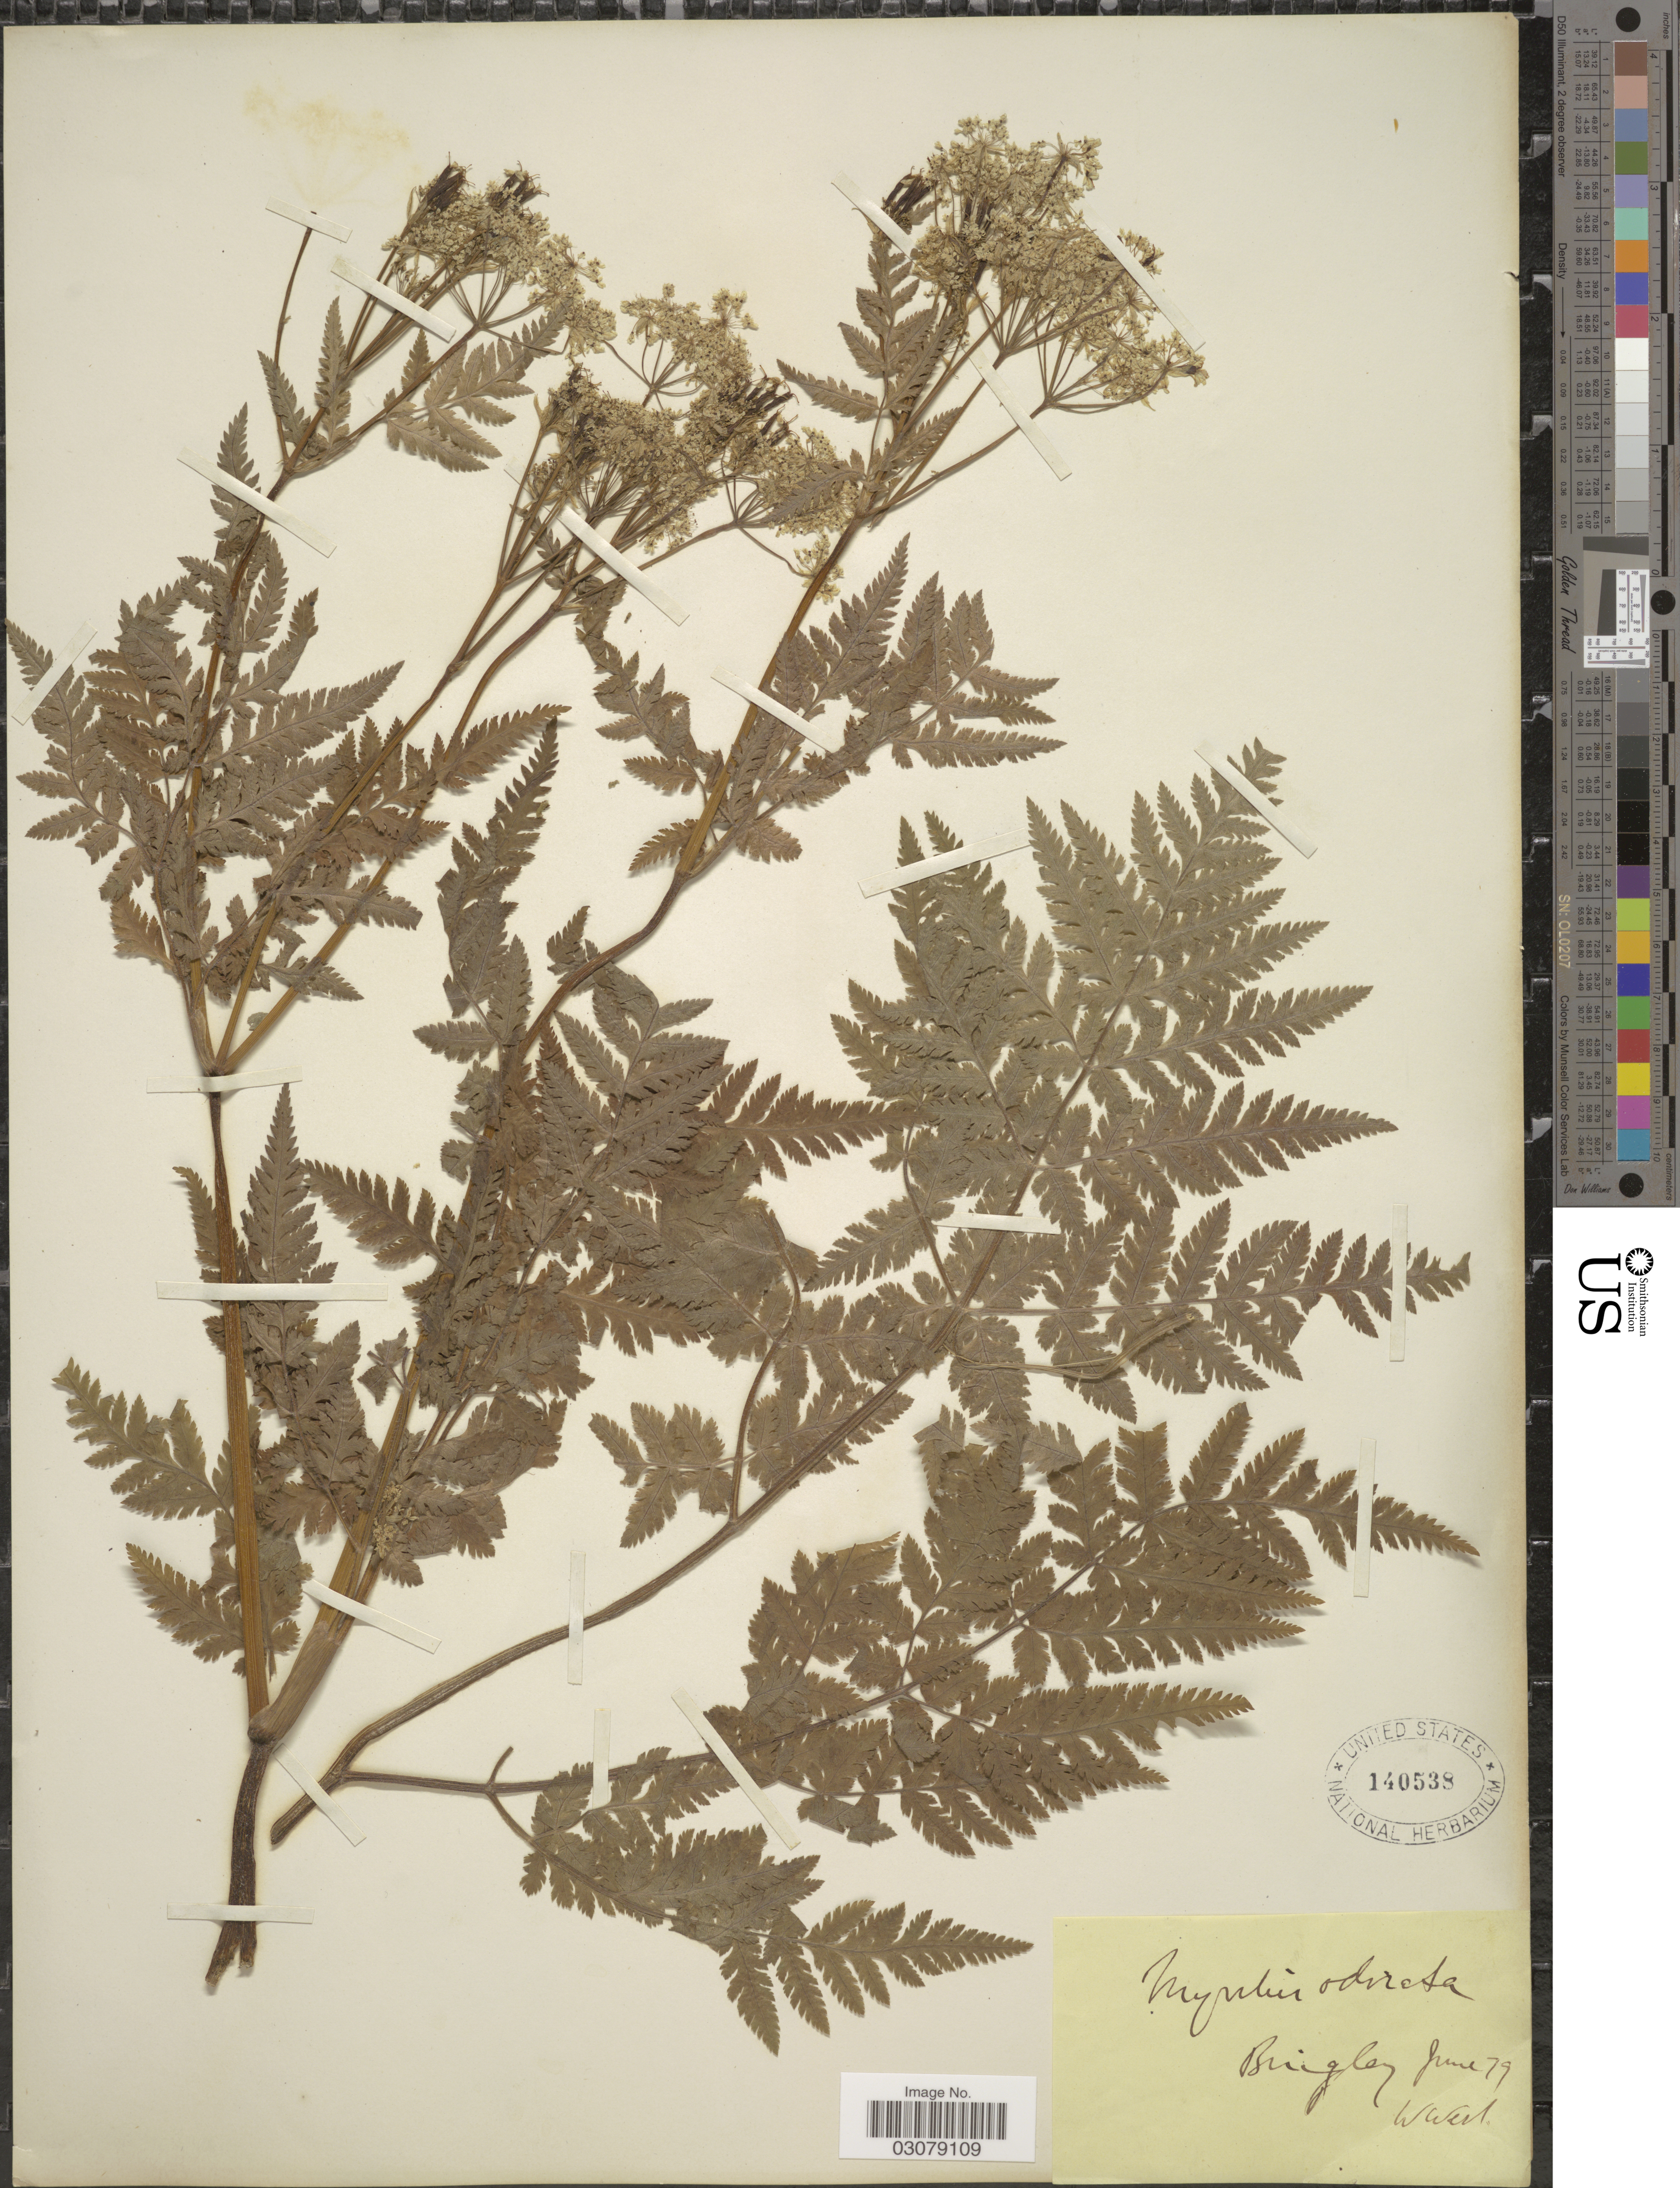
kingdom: Plantae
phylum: Tracheophyta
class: Magnoliopsida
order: Apiales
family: Apiaceae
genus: Myrrhis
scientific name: Myrrhis odorata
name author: (L.) Scop.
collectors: W. West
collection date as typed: Transcribed d/m/y: /6/79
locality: Bingley [interpreted].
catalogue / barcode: US 140538